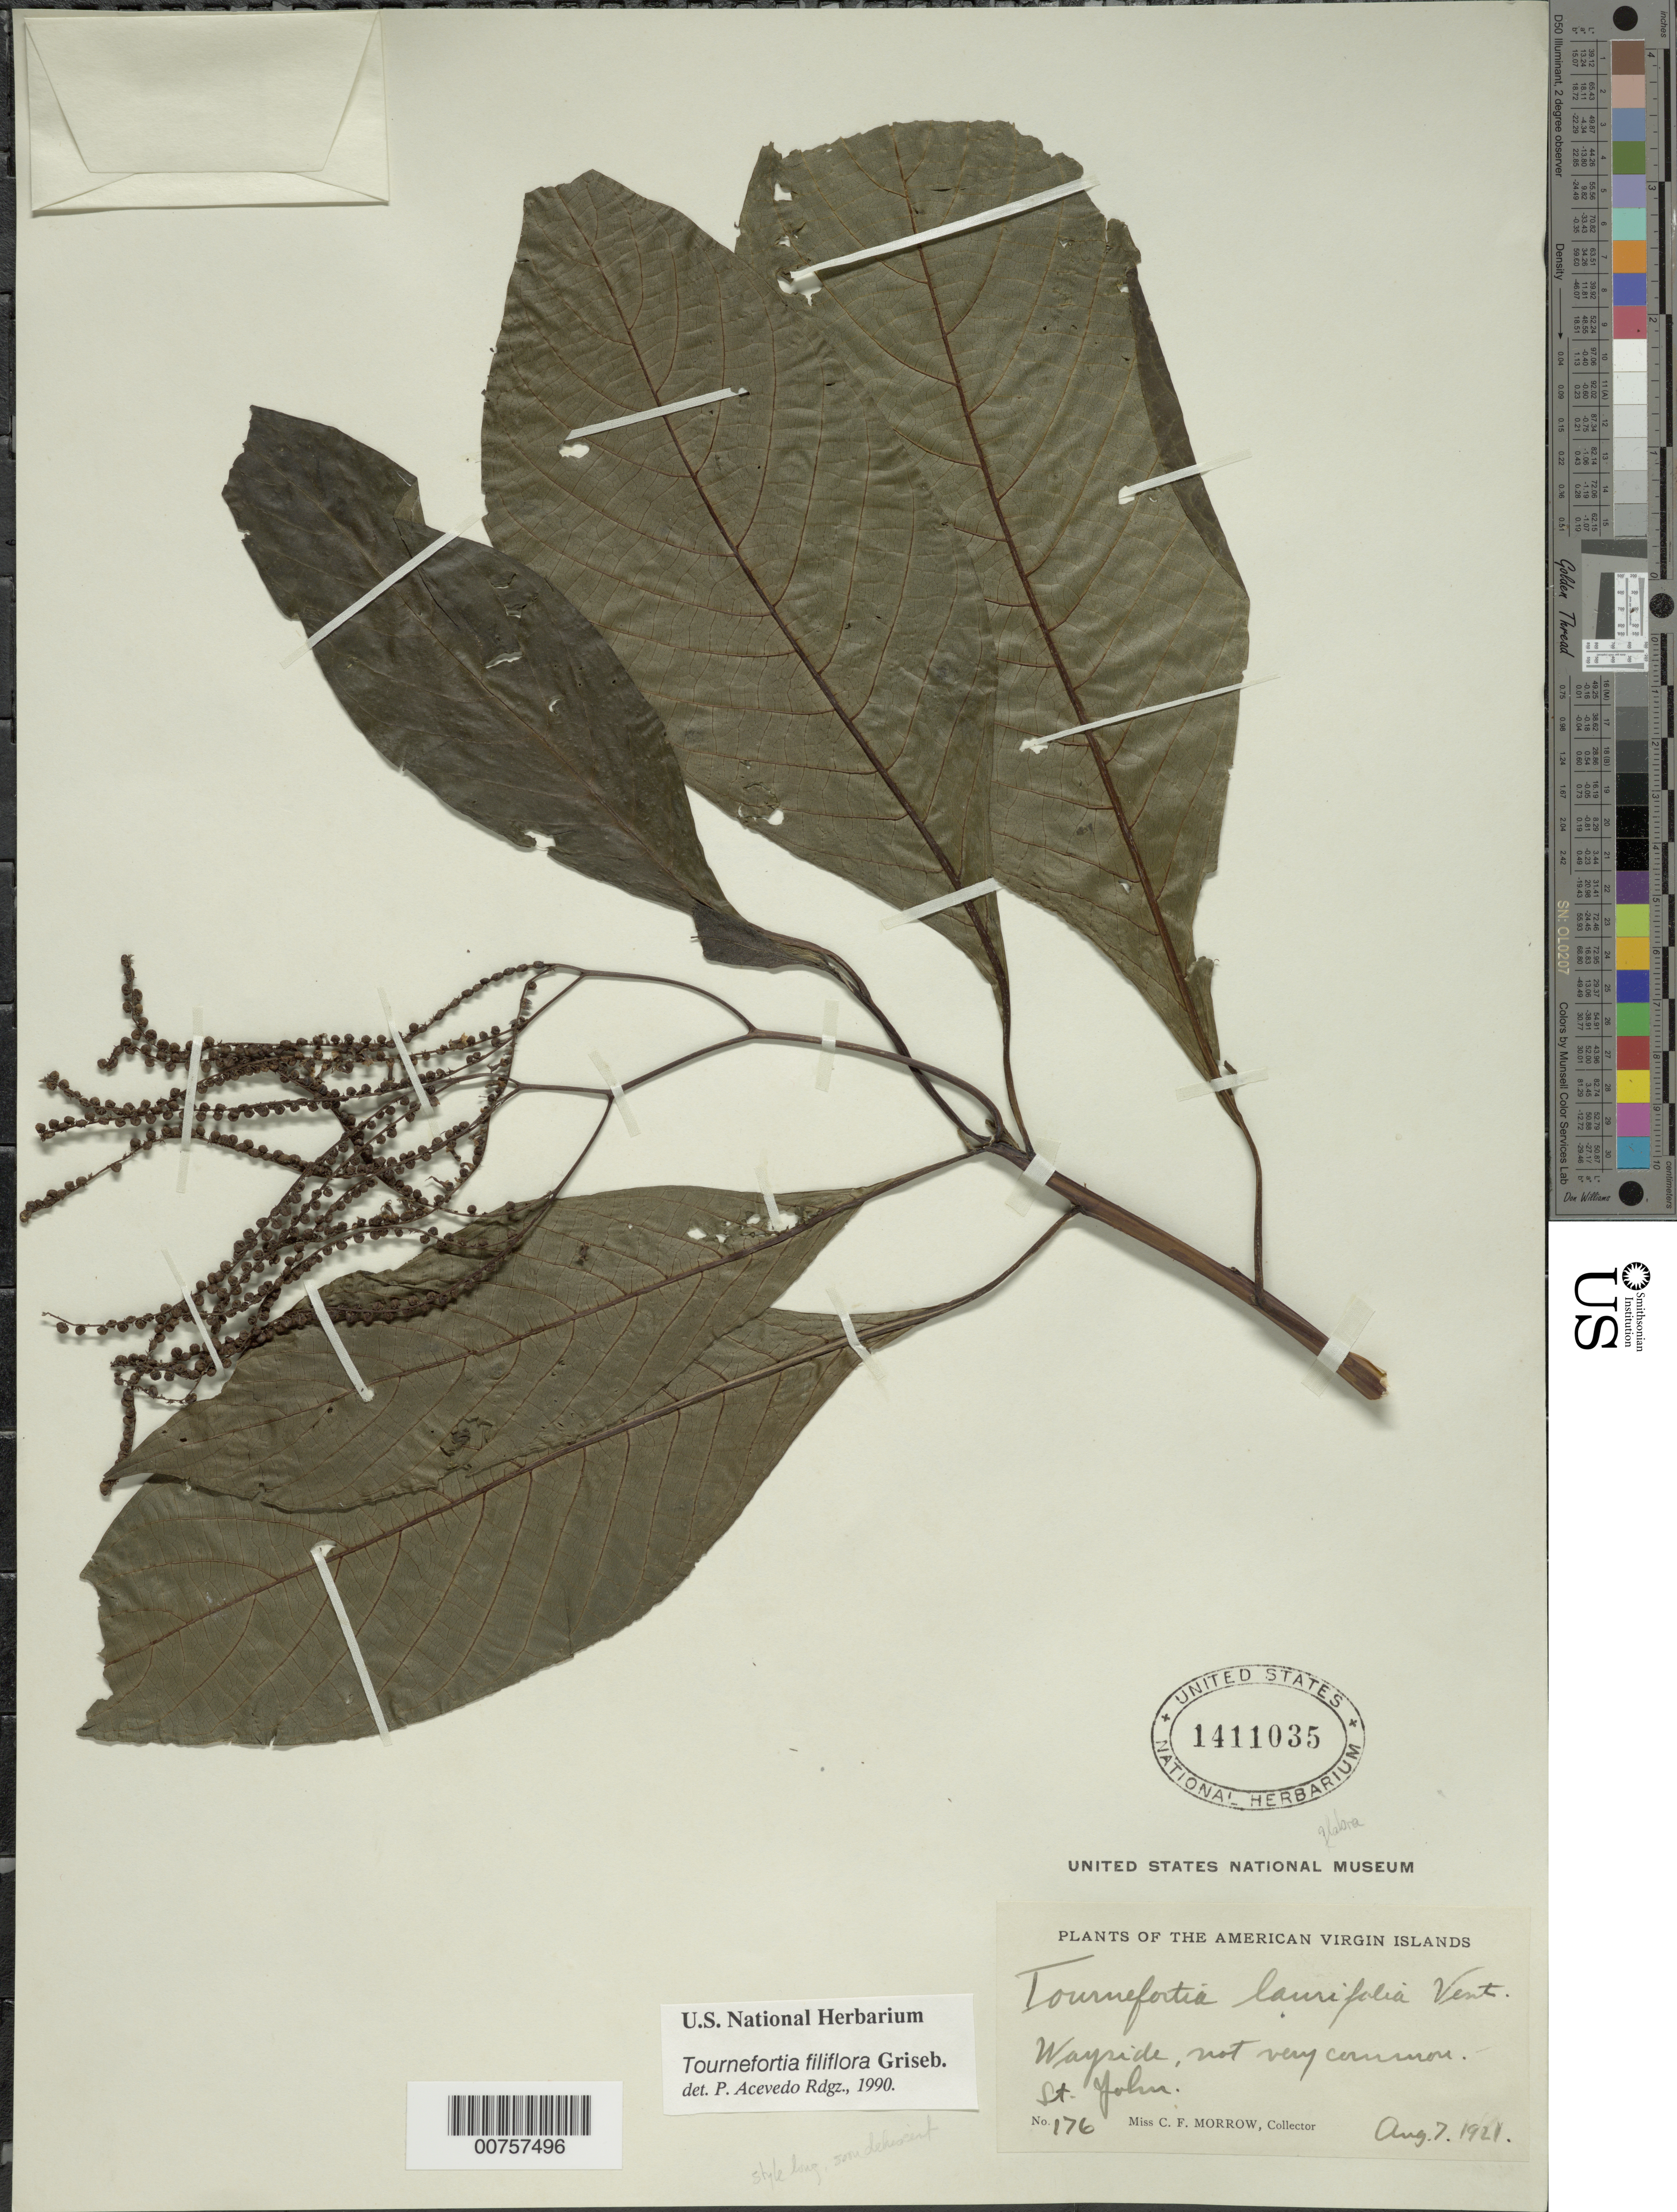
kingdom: Plantae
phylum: Tracheophyta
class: Magnoliopsida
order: Boraginales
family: Heliotropiaceae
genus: Tournefortia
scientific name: Tournefortia filiflora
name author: Griseb.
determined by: Acevedo-Rodríguez, P., (BOT), Smithsonian Institution - National Museum of Natural History (UNITED STATES)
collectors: C. Morrow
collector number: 176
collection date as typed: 07 Aug 1921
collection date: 1921-08-07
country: U.S. Virgin Islands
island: St. John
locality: Wayside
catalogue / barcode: US 1411035